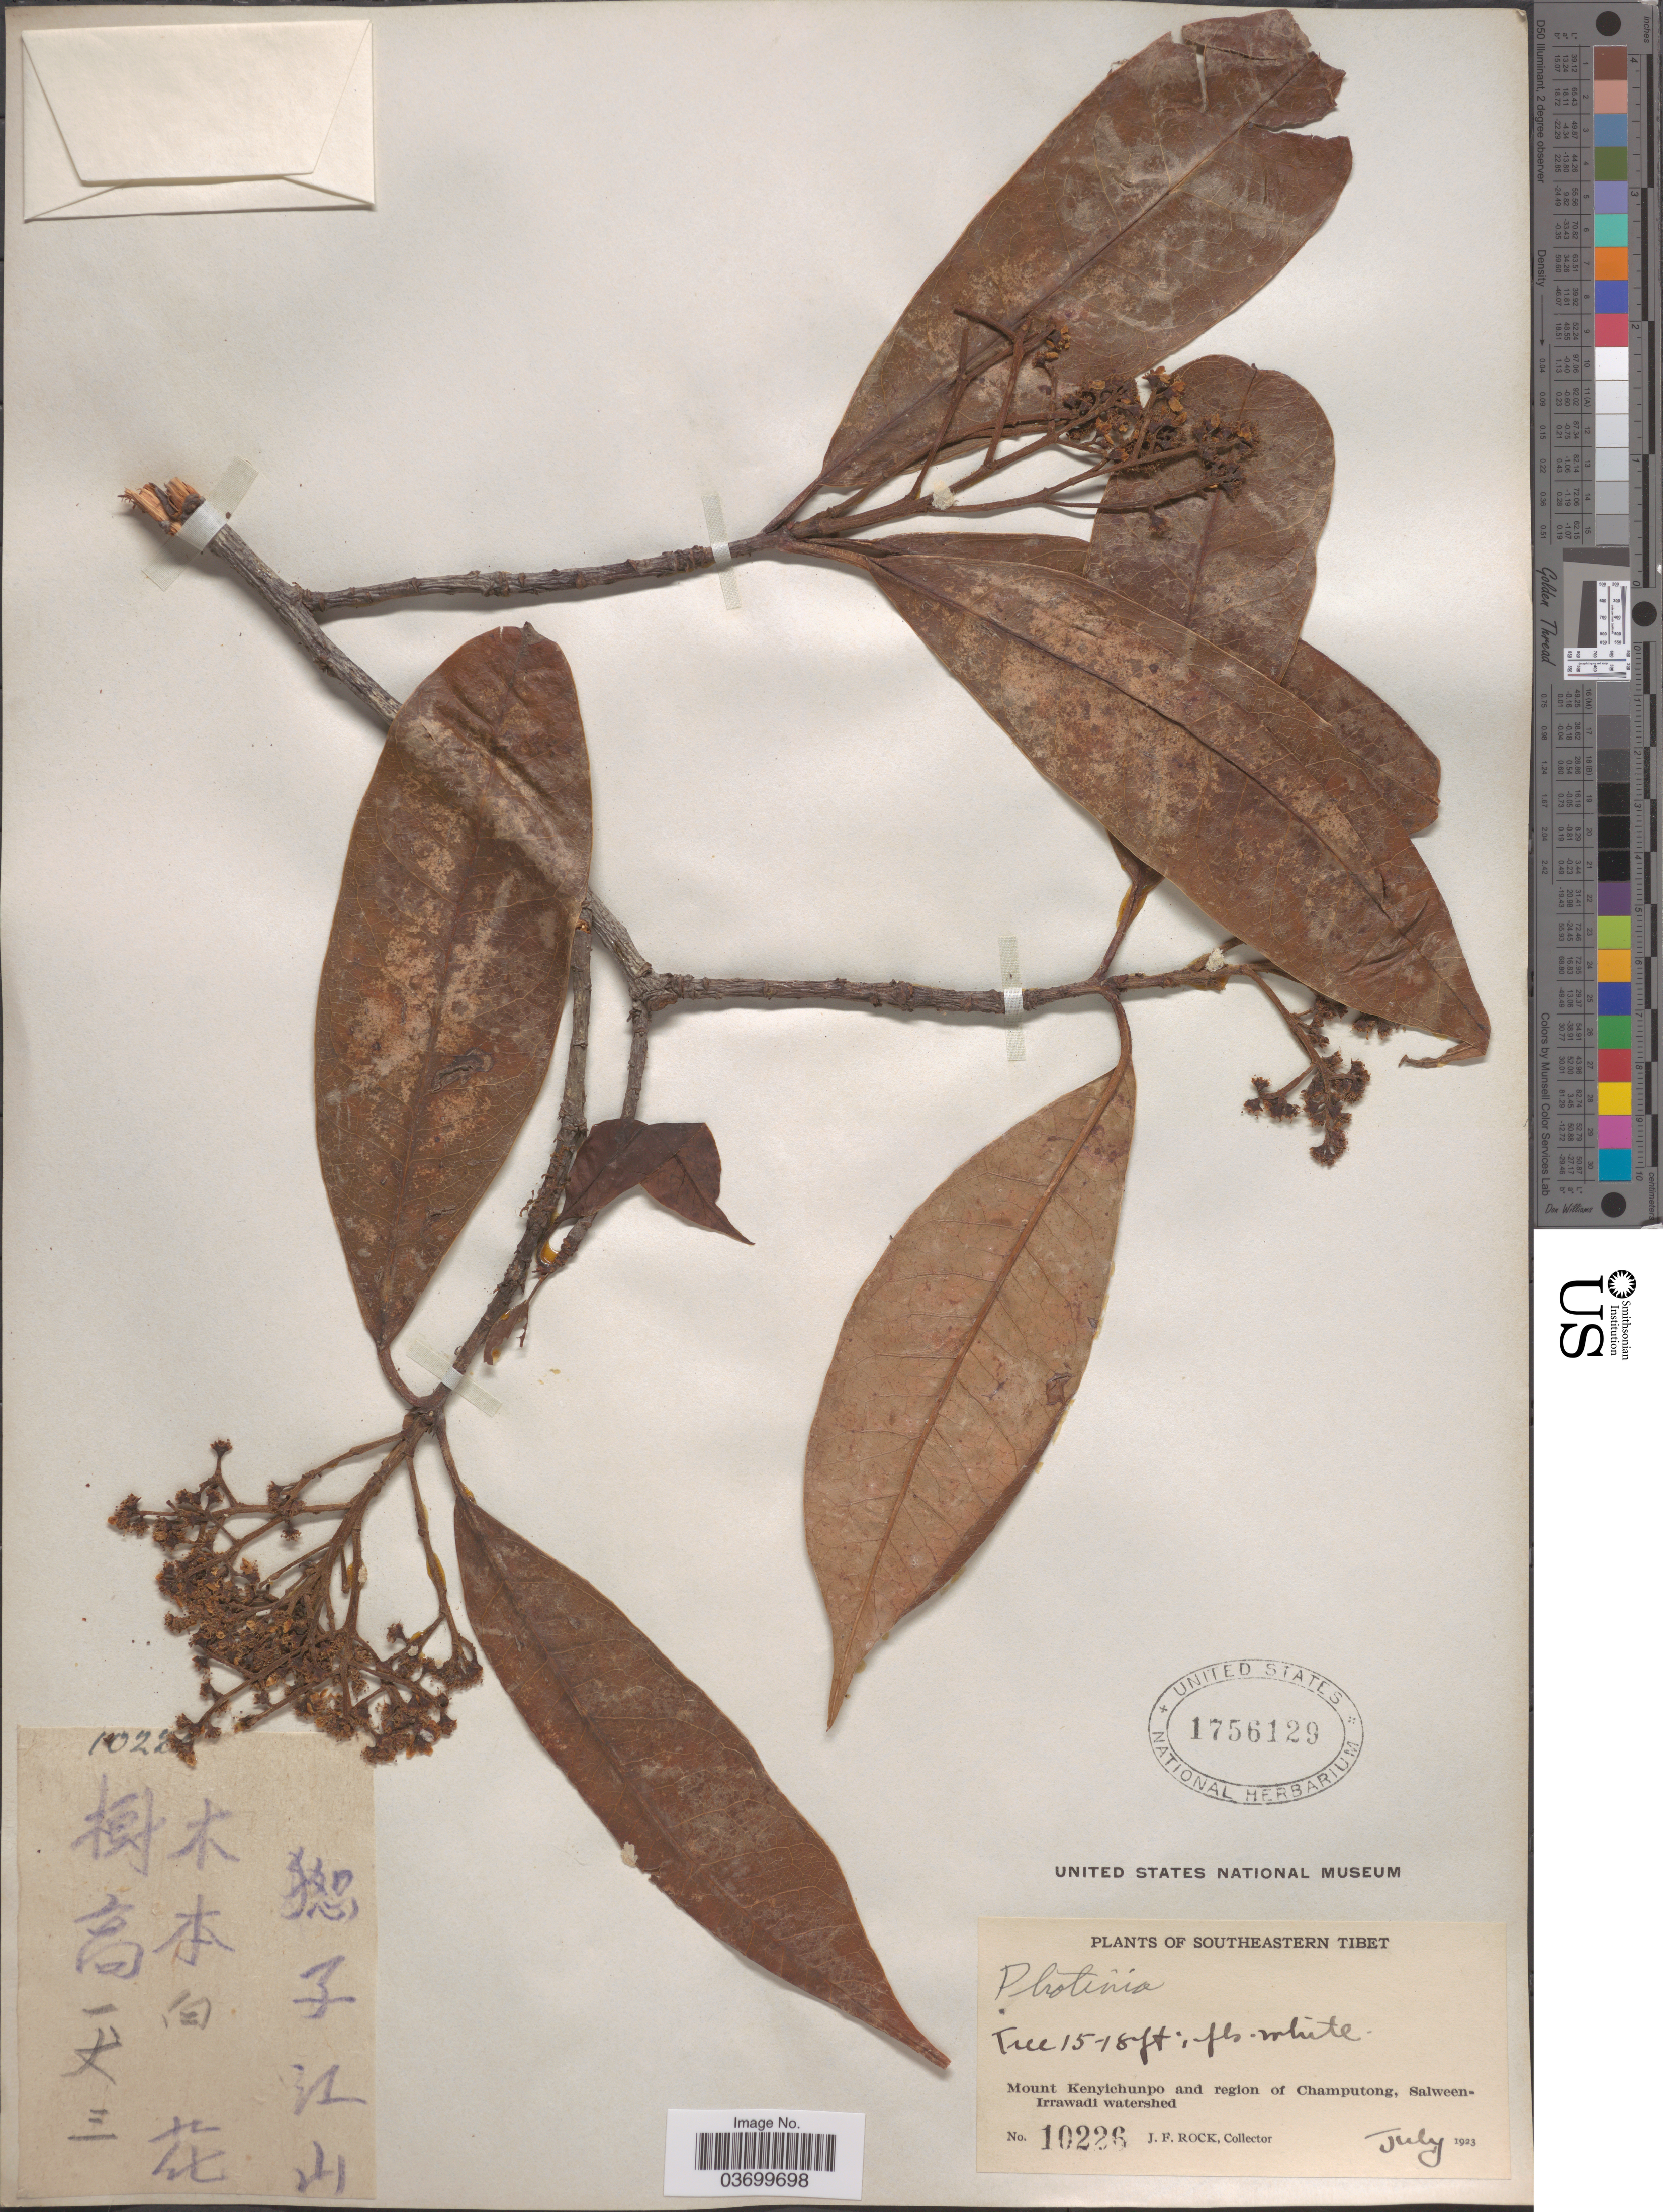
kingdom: Plantae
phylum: Tracheophyta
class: Magnoliopsida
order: Rosales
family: Rosaceae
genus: Photinia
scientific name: Photinia sp.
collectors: J. Rock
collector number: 10226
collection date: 1923-07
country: China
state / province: Xizang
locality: Southeastern Tibet. Mount Kenyichunpo and region of Champutong, Salween-Irrawadi watershed.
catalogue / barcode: US 1756129